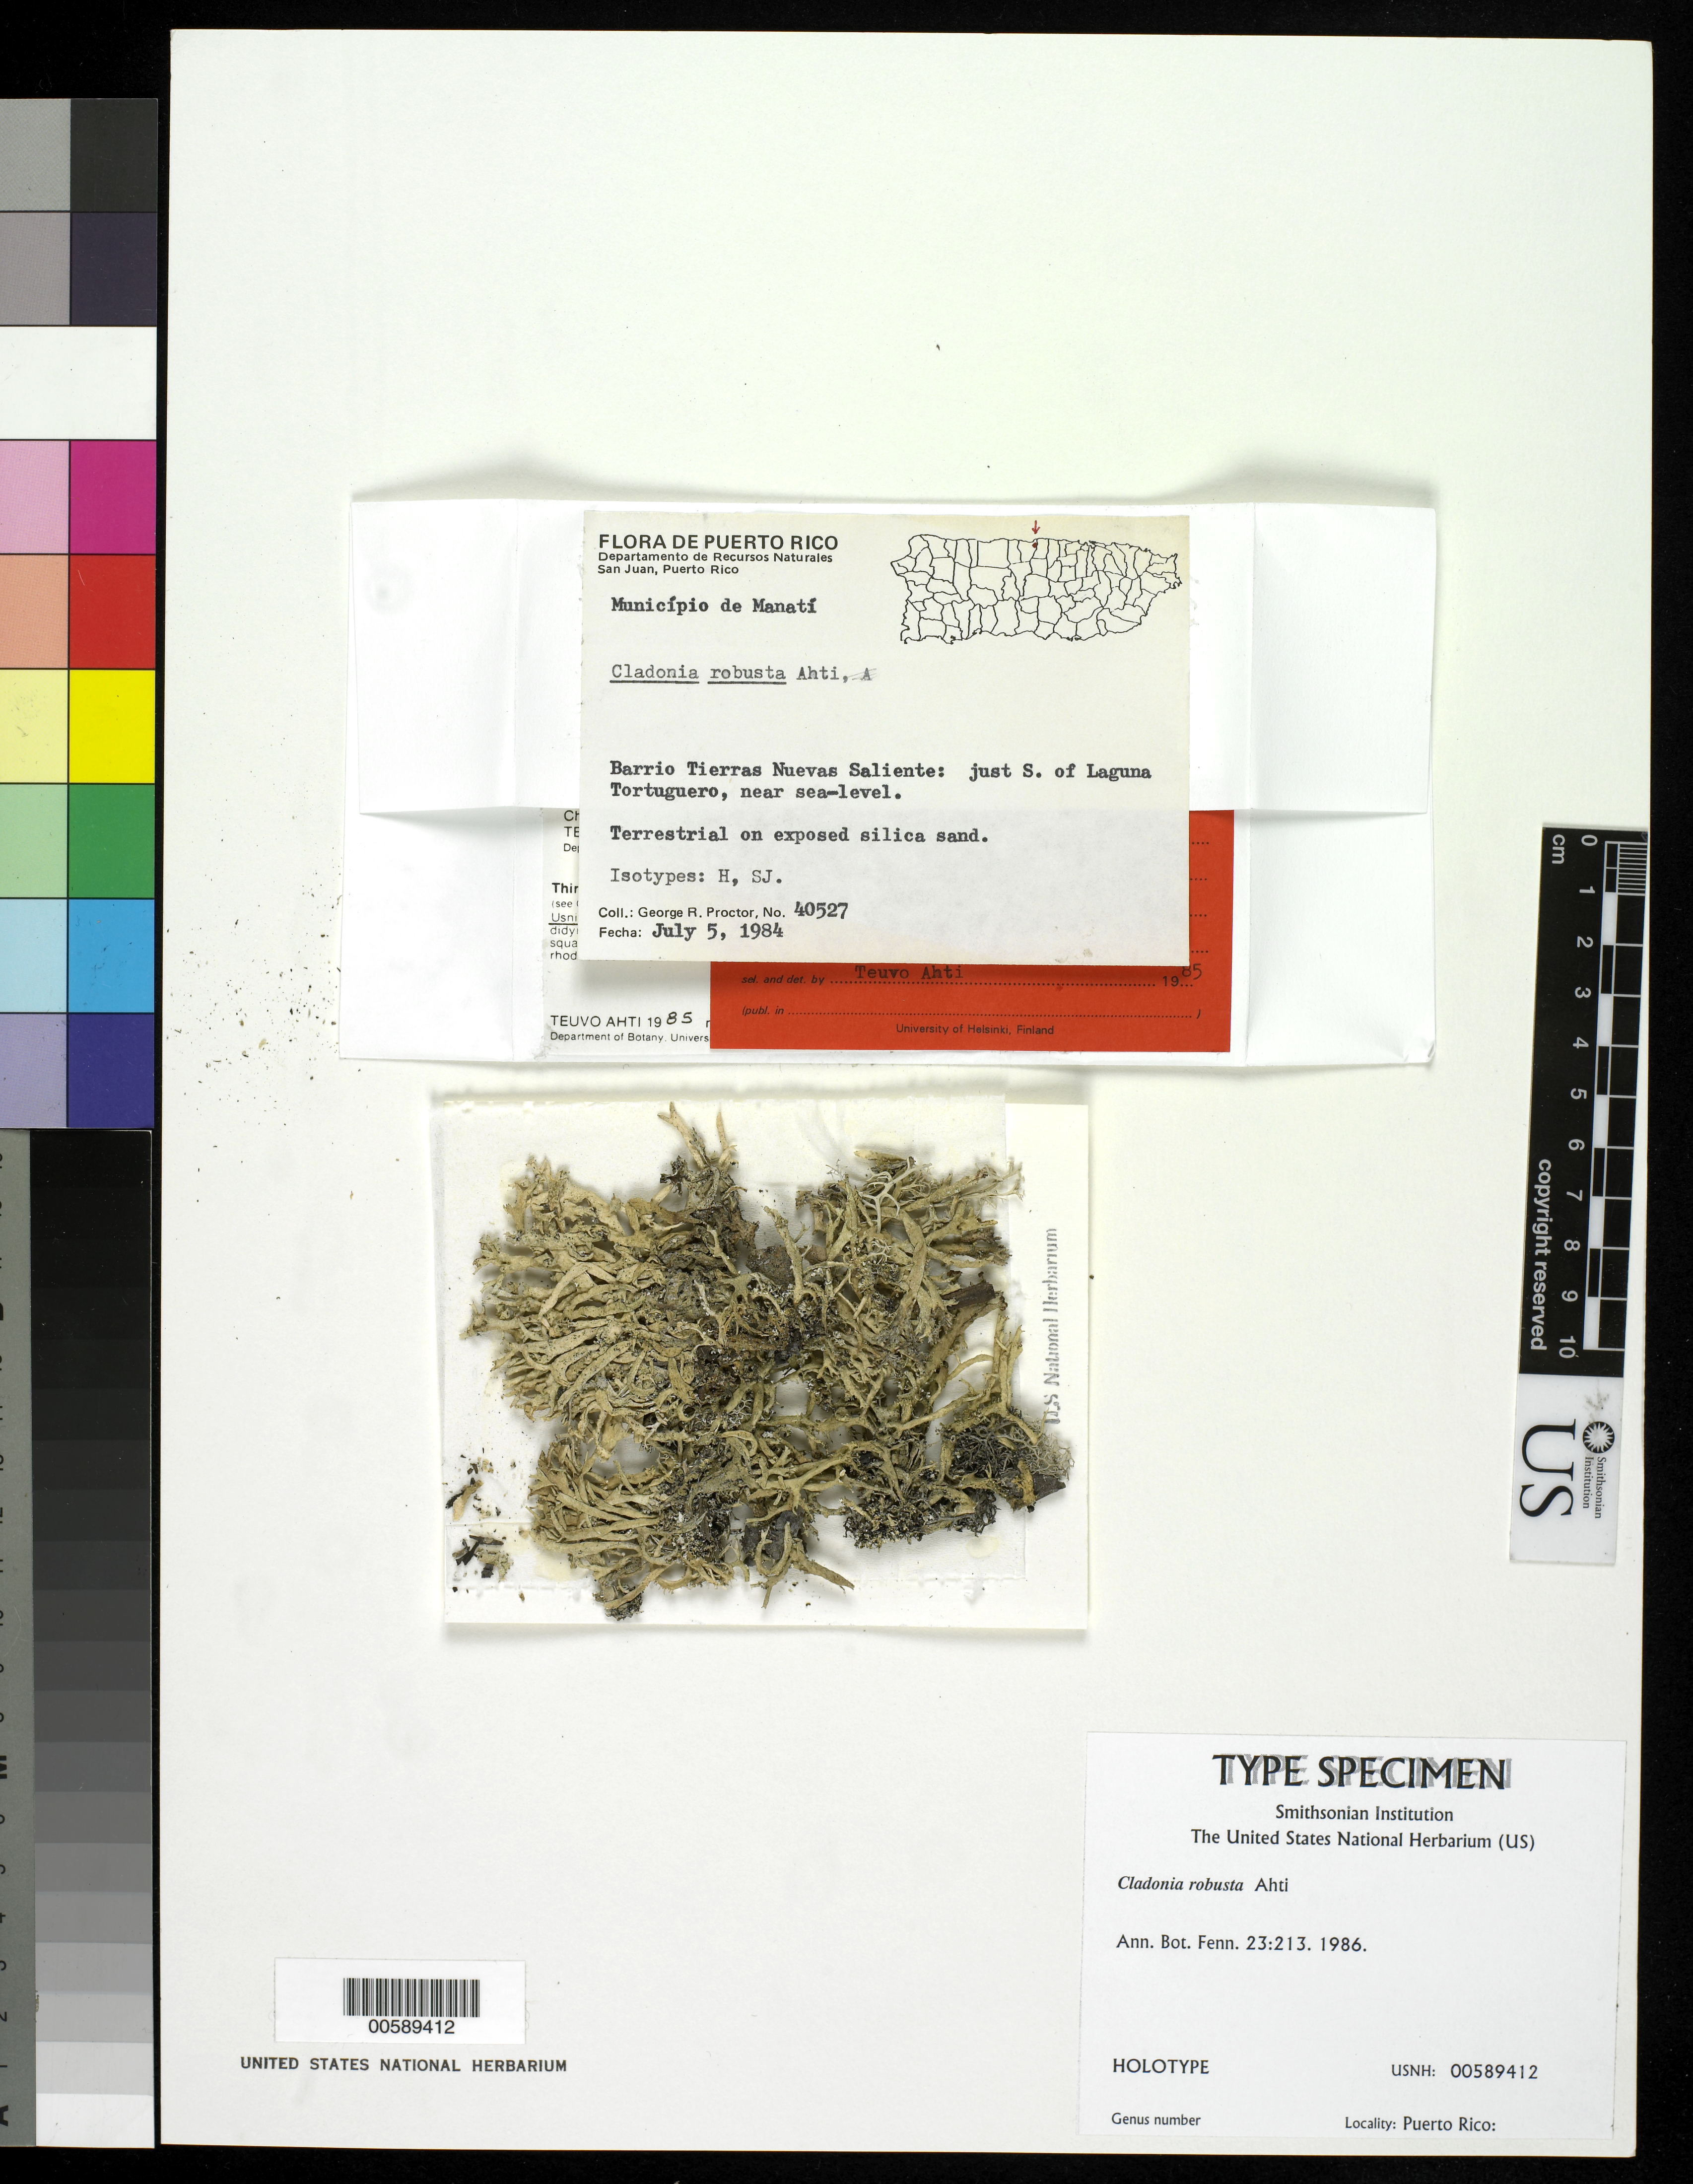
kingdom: Fungi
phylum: Ascomycota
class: Lecanoromycetes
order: Lecanorales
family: Cladoniaceae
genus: Cladonia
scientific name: Cladonia robusta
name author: Ahti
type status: Holotype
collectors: G. Proctor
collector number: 40527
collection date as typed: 05 Jul 1984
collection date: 1984-07-05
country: Puerto Rico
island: Greater Antilles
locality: Barrio Tierras Nuevas Saliente, just S of Laguna Tortuguero.